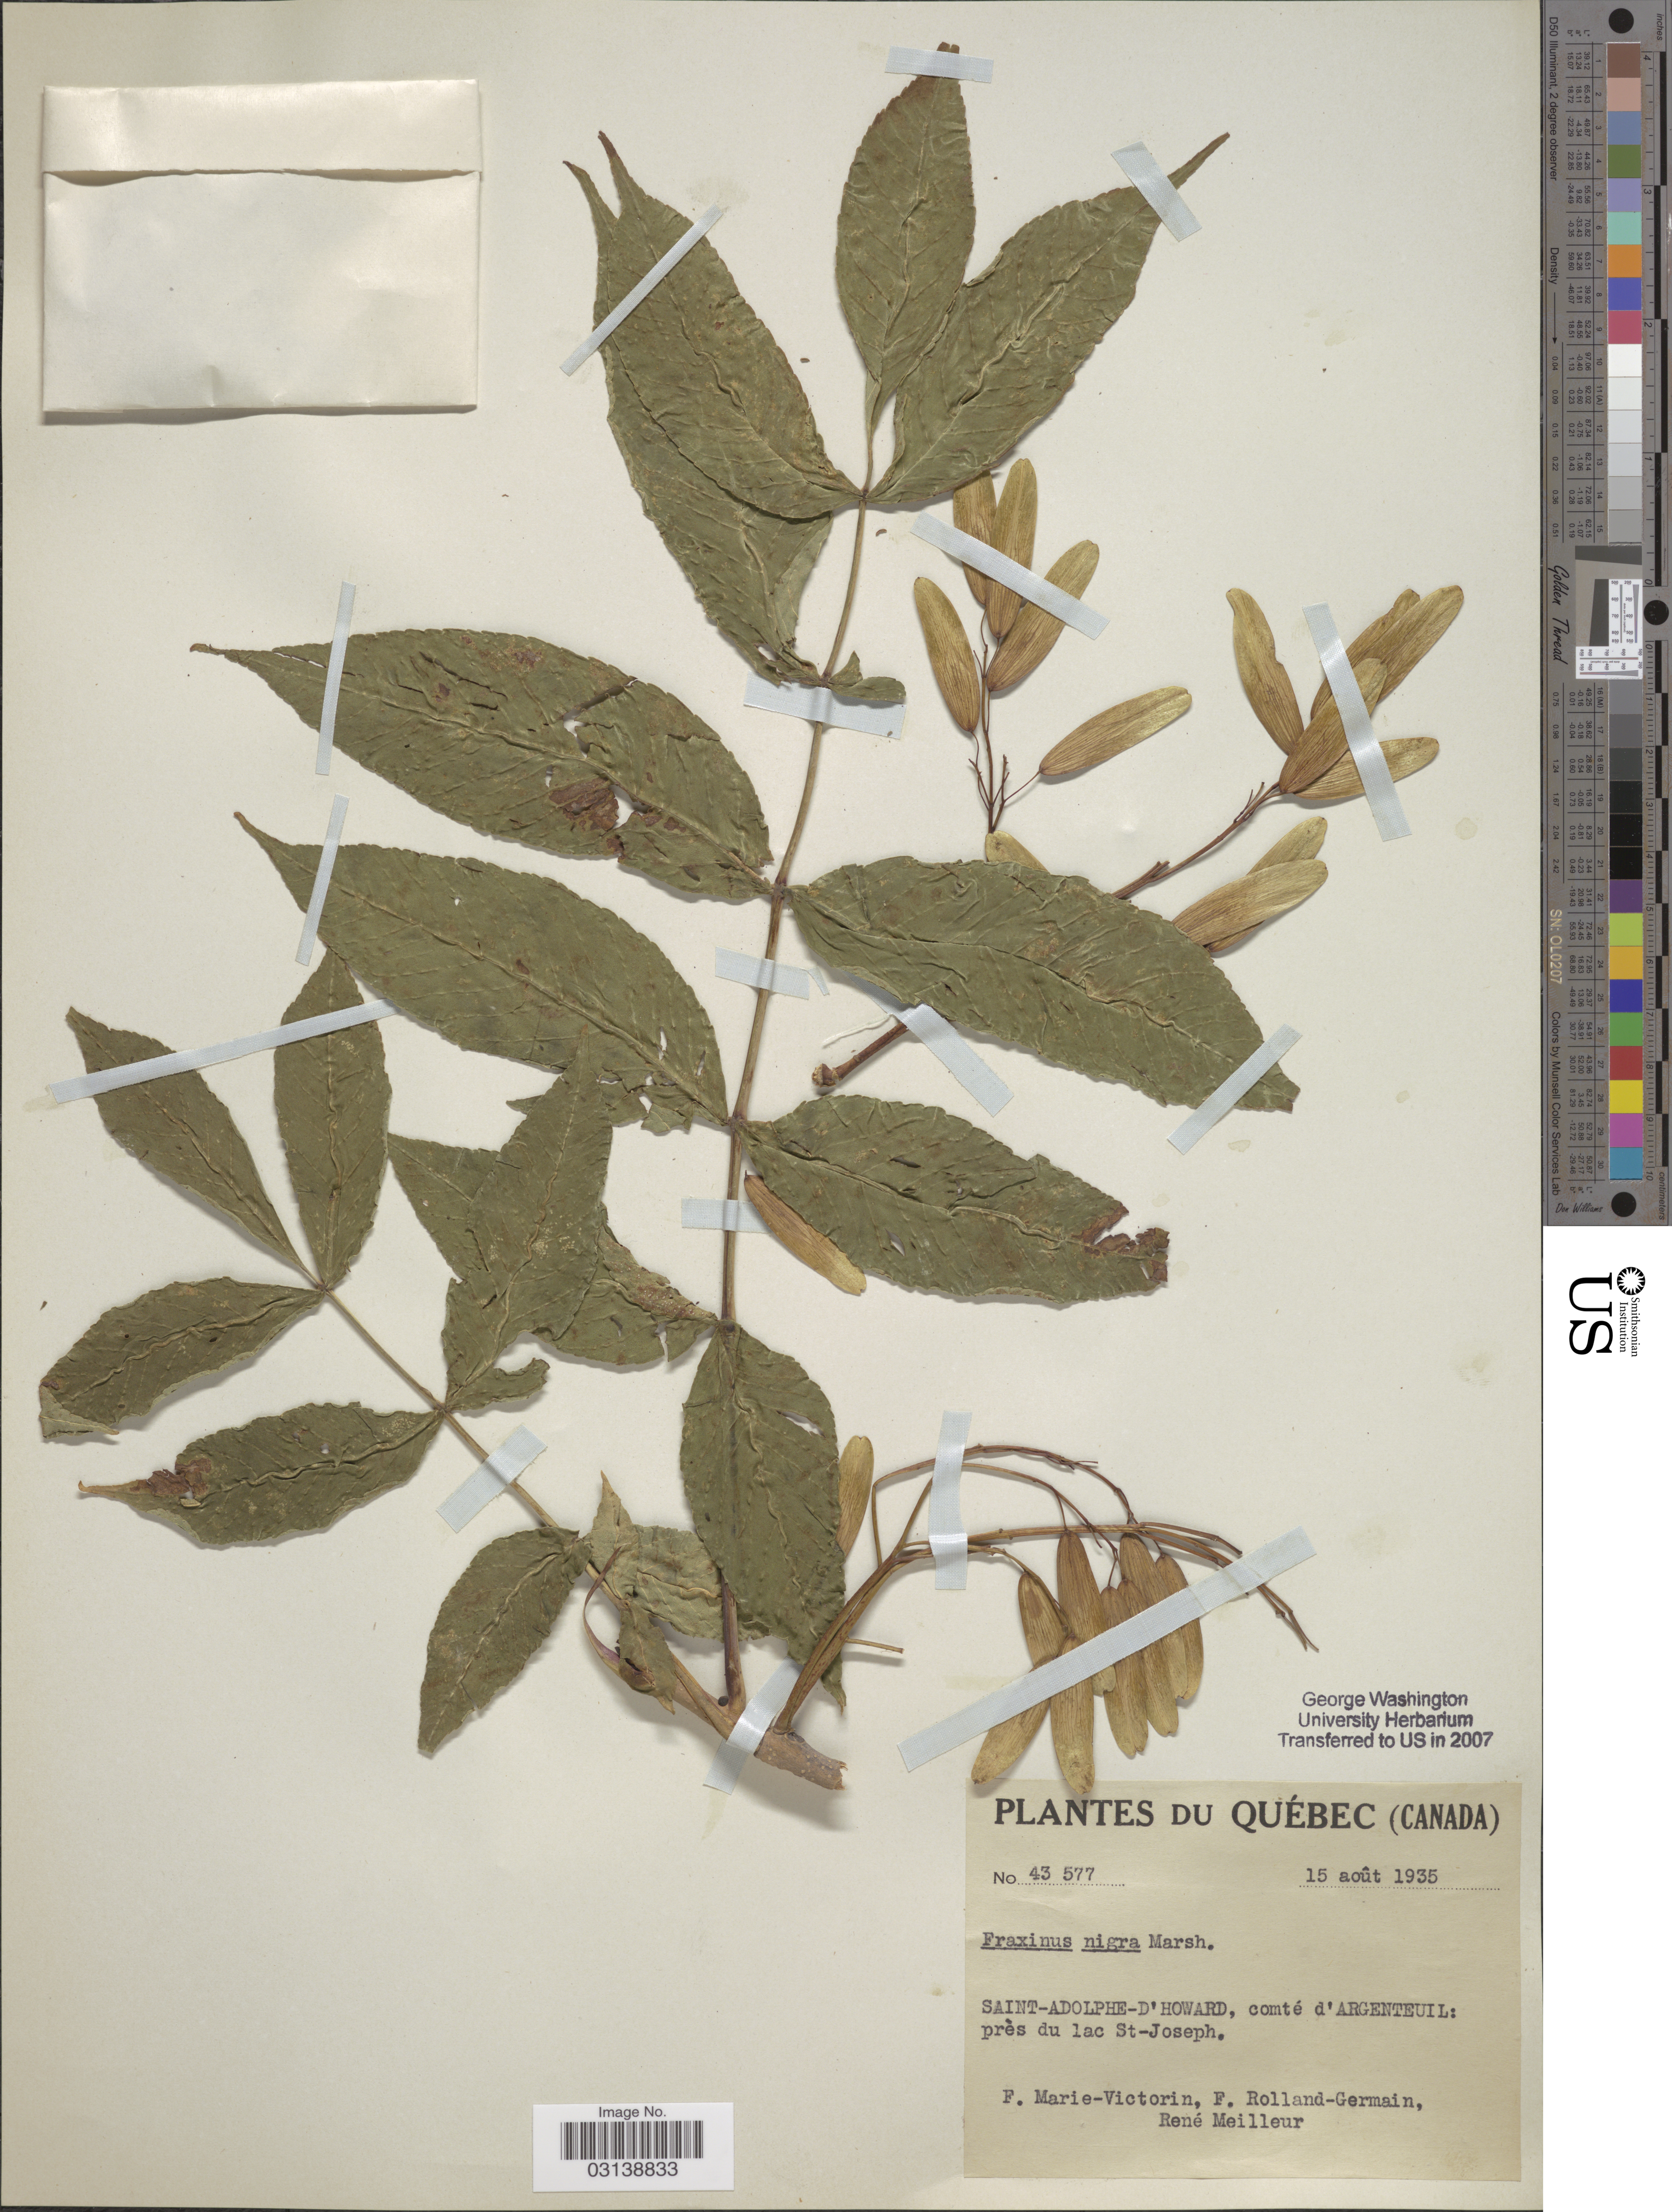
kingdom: Plantae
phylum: Tracheophyta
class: Magnoliopsida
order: Lamiales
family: Oleaceae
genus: Fraxinus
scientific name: Fraxinus nigra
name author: Marshall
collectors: F. Marie-Victorin, Rolland-Germain & R. Meilleur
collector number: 43577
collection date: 1935-08-15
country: Canada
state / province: Quebec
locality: Saint-Adolphe- D'Howard, comté d'Argenteuil: près du lac St-Joseph.